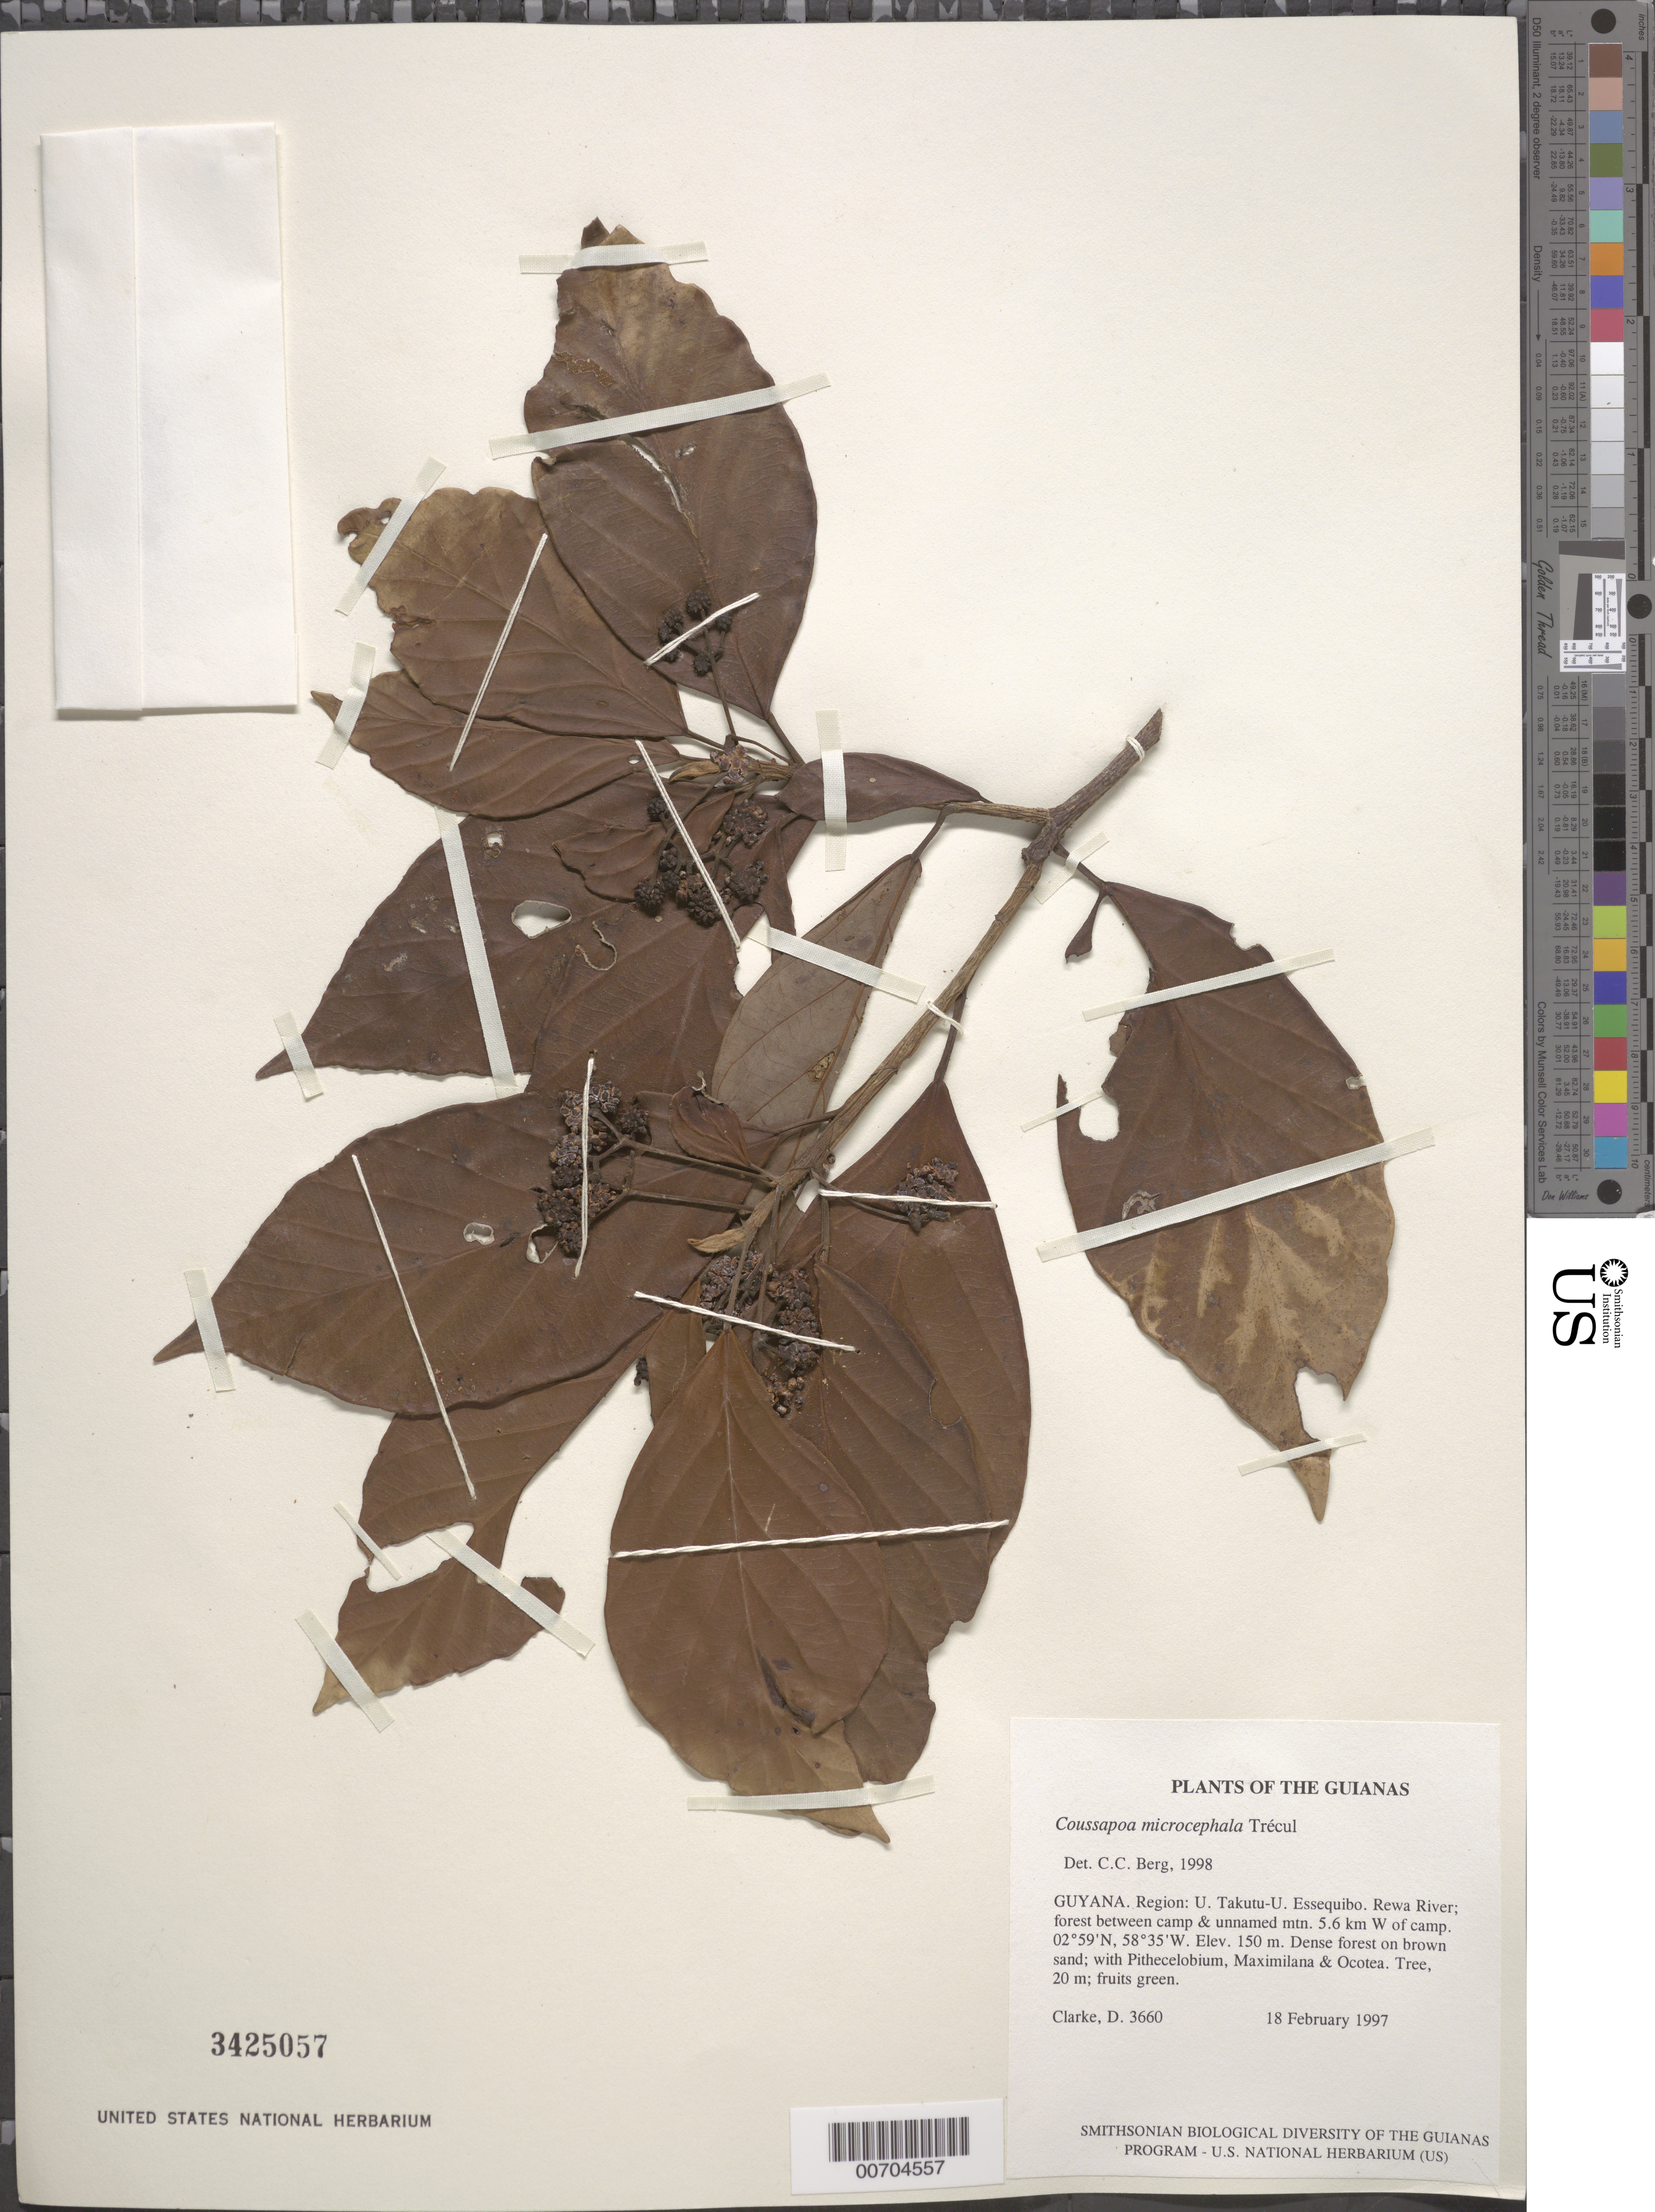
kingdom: Plantae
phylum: Tracheophyta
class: Magnoliopsida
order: Rosales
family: Urticaceae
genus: Coussapoa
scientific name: Coussapoa microcephala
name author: Trécul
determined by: Berg, C. C.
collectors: H. D. Clarke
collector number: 3660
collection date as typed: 18 February 1997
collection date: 1997-02-18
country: Guyana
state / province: U. Takutu-U. Essequibo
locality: Rewa River; forest between camp & unnamed mtn. 5.6 km W of camp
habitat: Dense forest on brown sand; with Pithecelobium, Maximilana & Ocotea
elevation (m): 150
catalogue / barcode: US 3425057